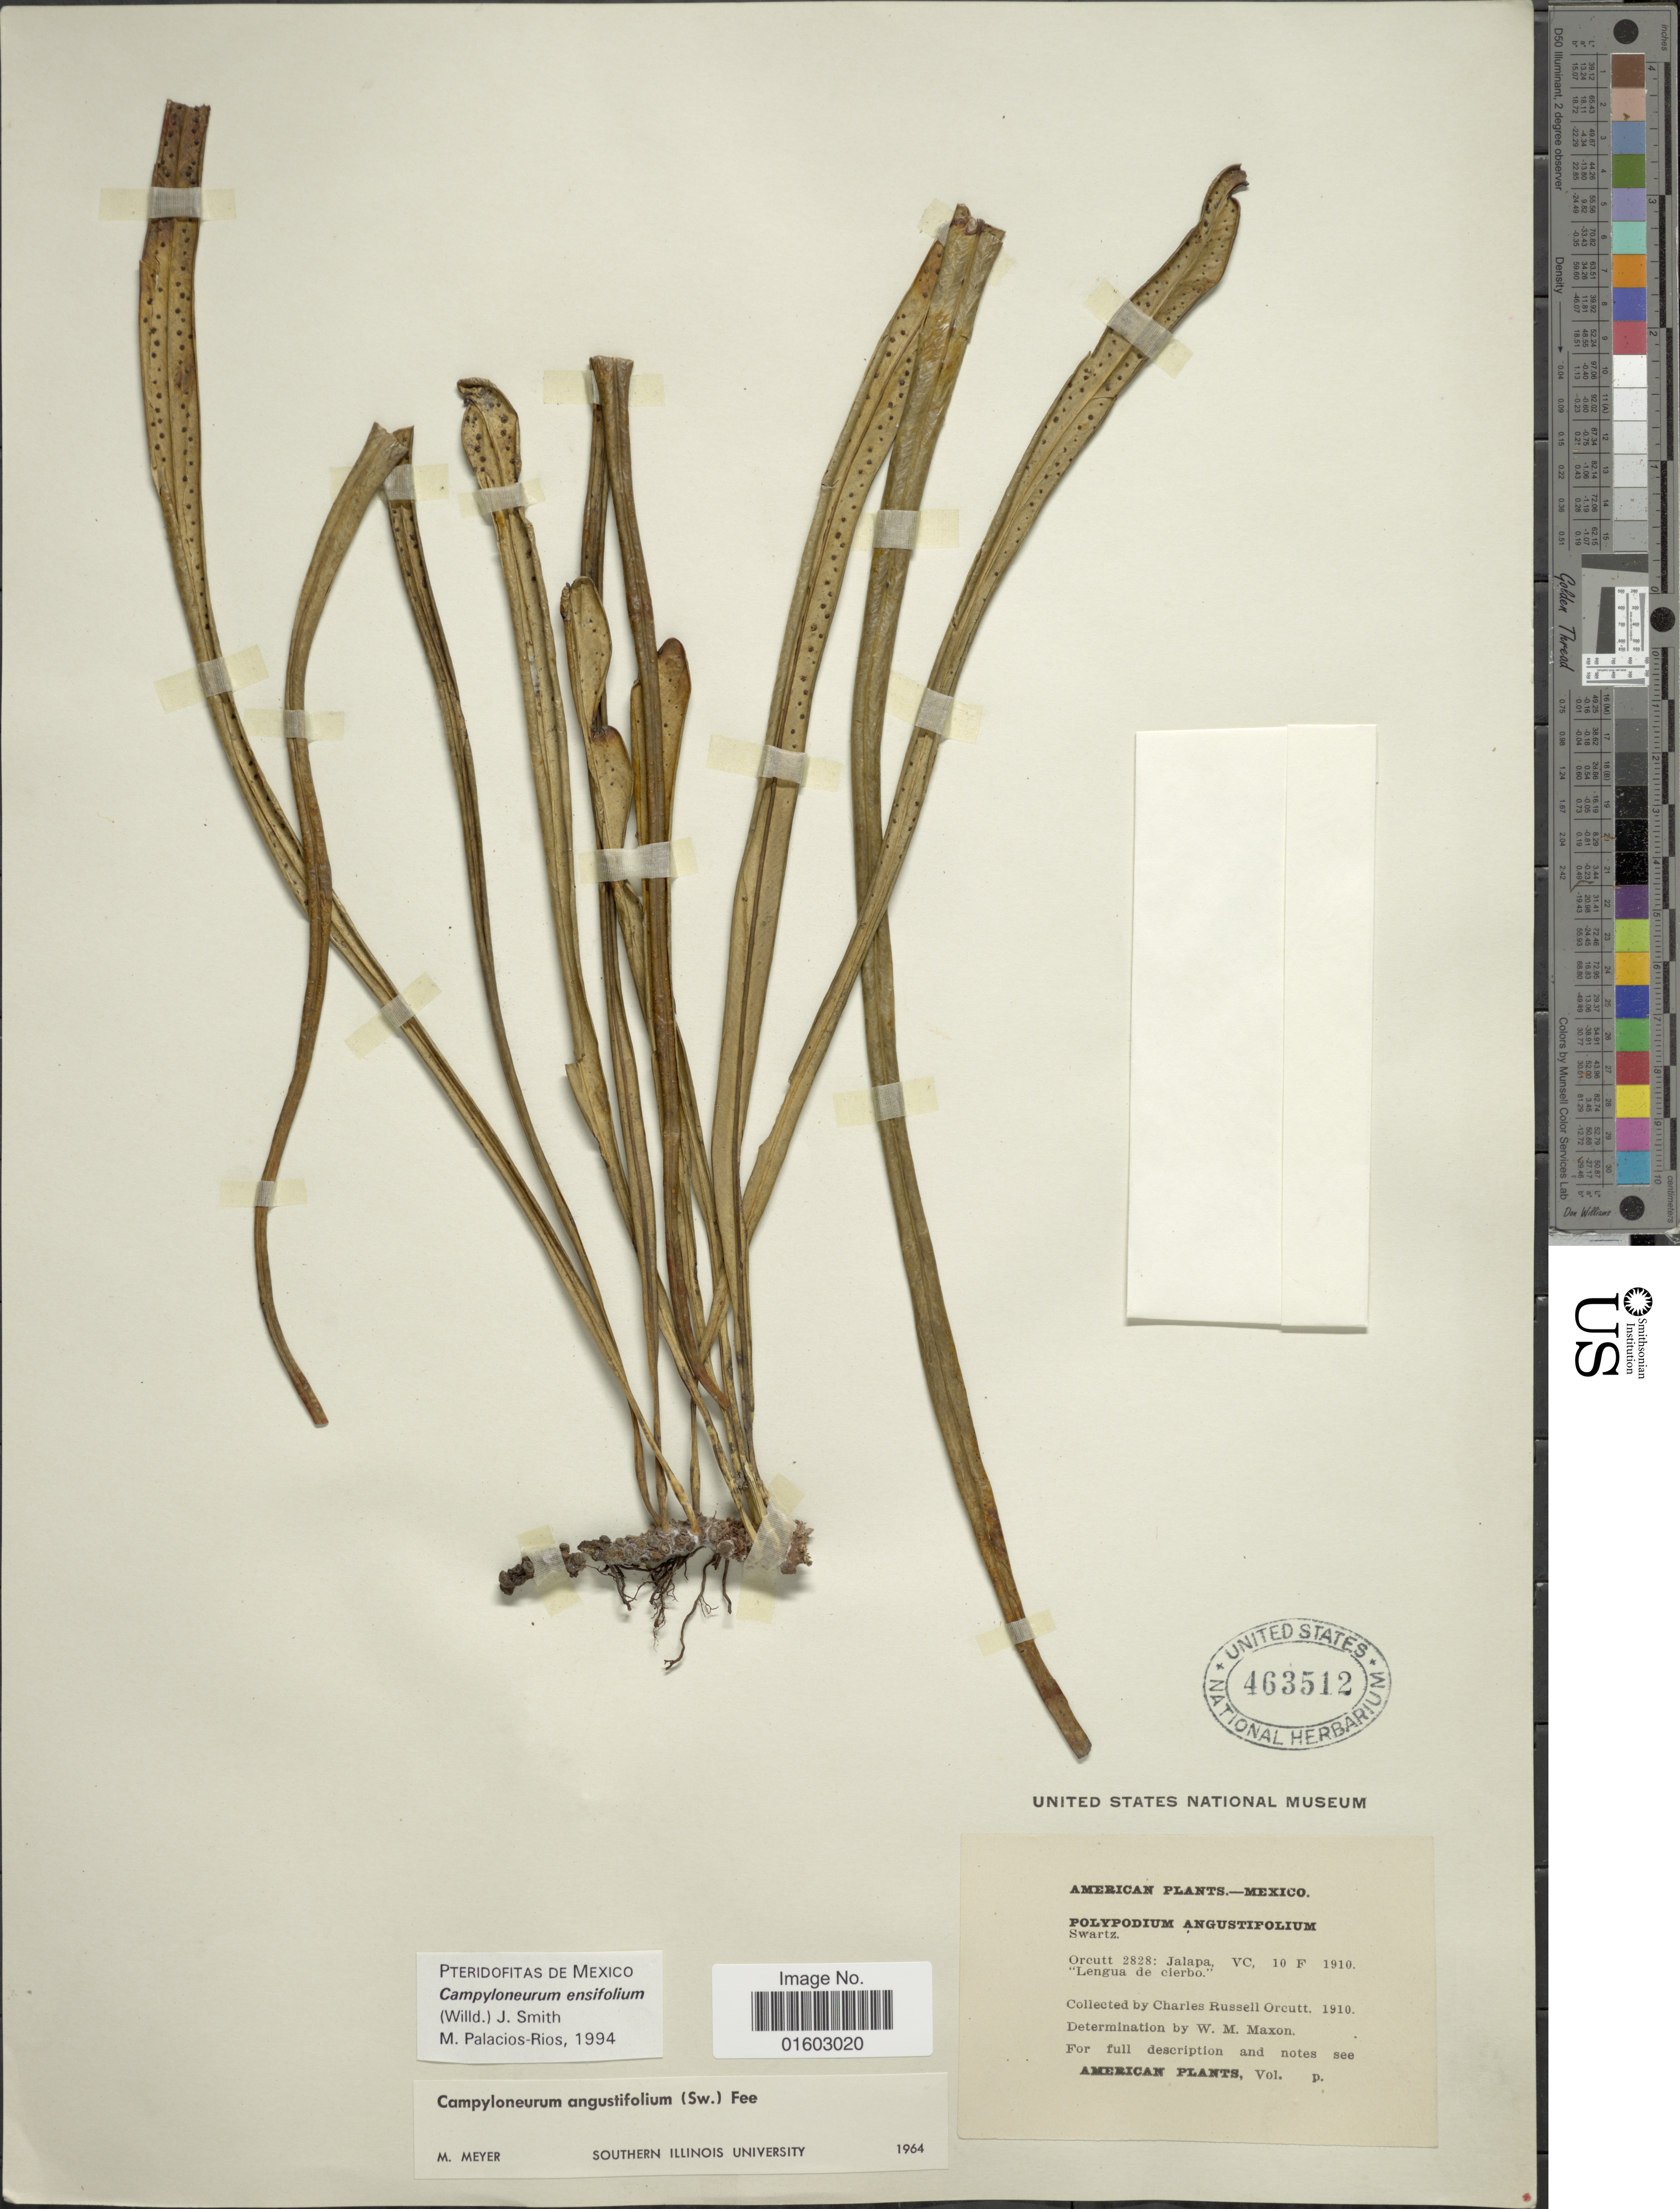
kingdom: Plantae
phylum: Tracheophyta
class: Polypodiopsida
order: Polypodiales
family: Polypodiaceae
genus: Campyloneurum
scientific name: Campyloneurum ensifolium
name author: (Willd.) J. Sm.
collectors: C. R. Orcutt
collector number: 2828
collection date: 1910-02-10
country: Mexico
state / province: Veracruz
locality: Jalapa, VC .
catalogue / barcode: US 463512